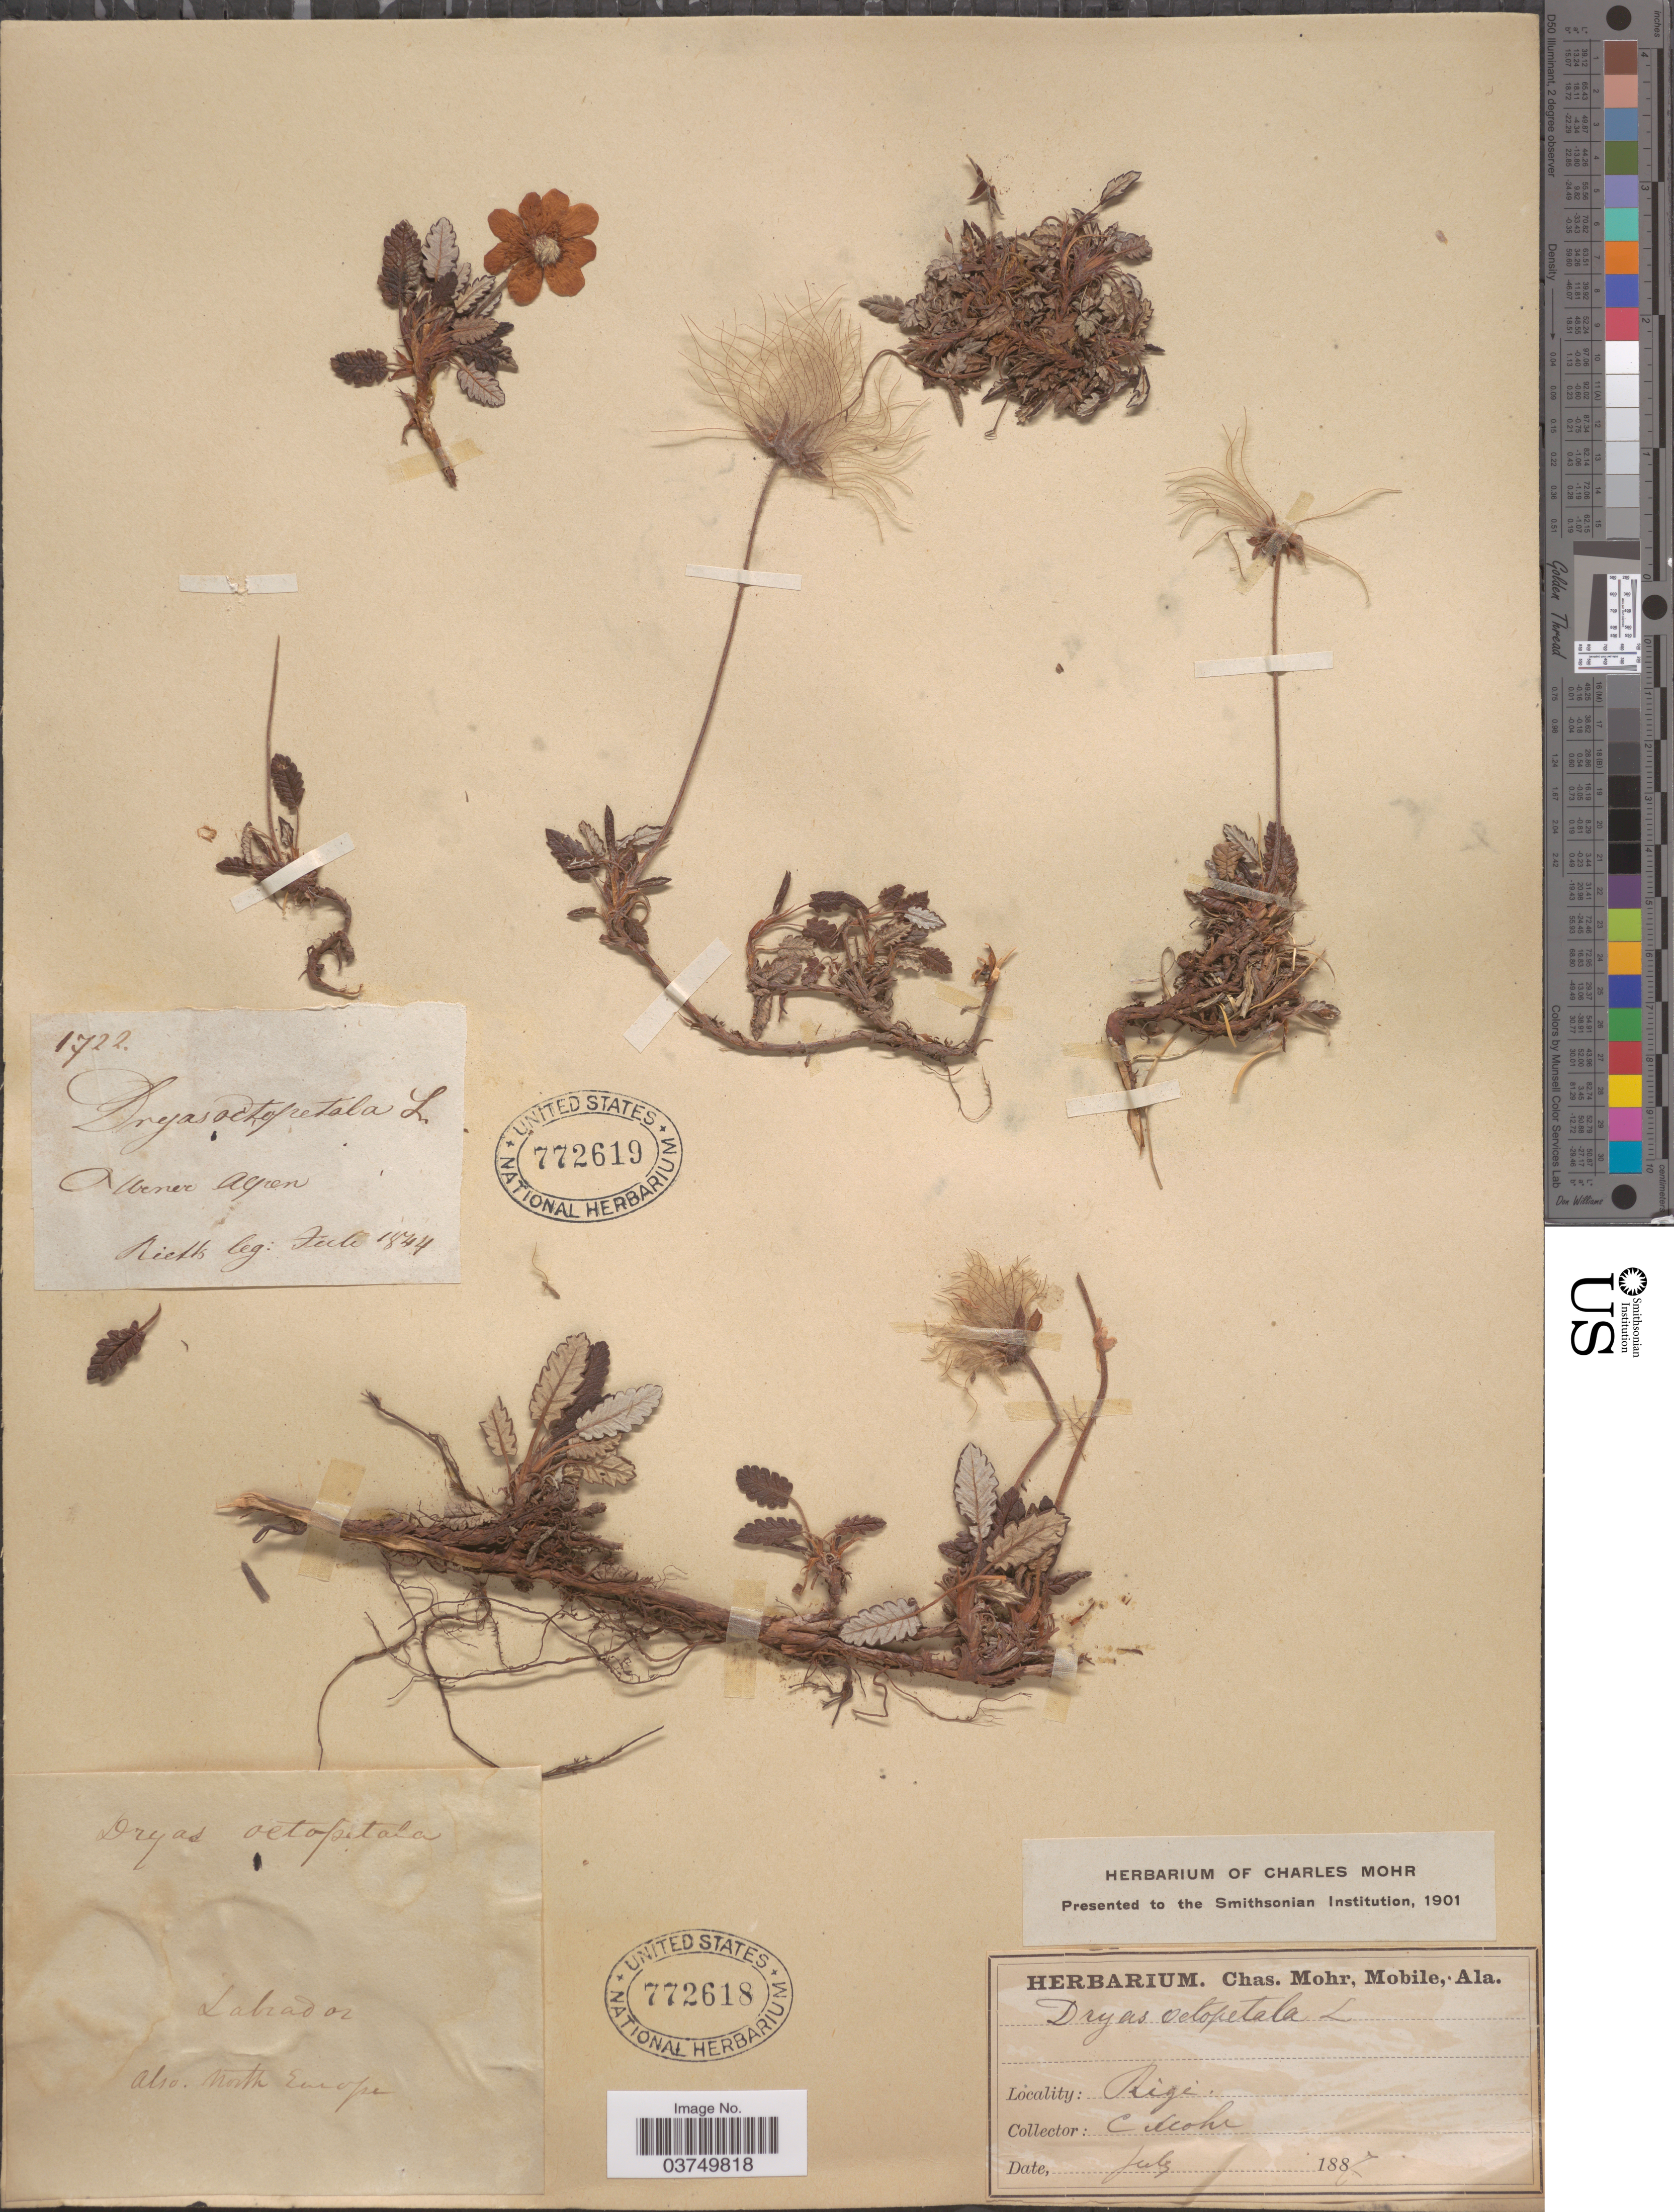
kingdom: Plantae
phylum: Tracheophyta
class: Magnoliopsida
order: Rosales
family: Rosaceae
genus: Dryas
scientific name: Dryas octopetala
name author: L.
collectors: Miss Fish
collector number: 1722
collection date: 1844-07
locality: Albener Alpen. [interpreted]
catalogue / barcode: US 772619